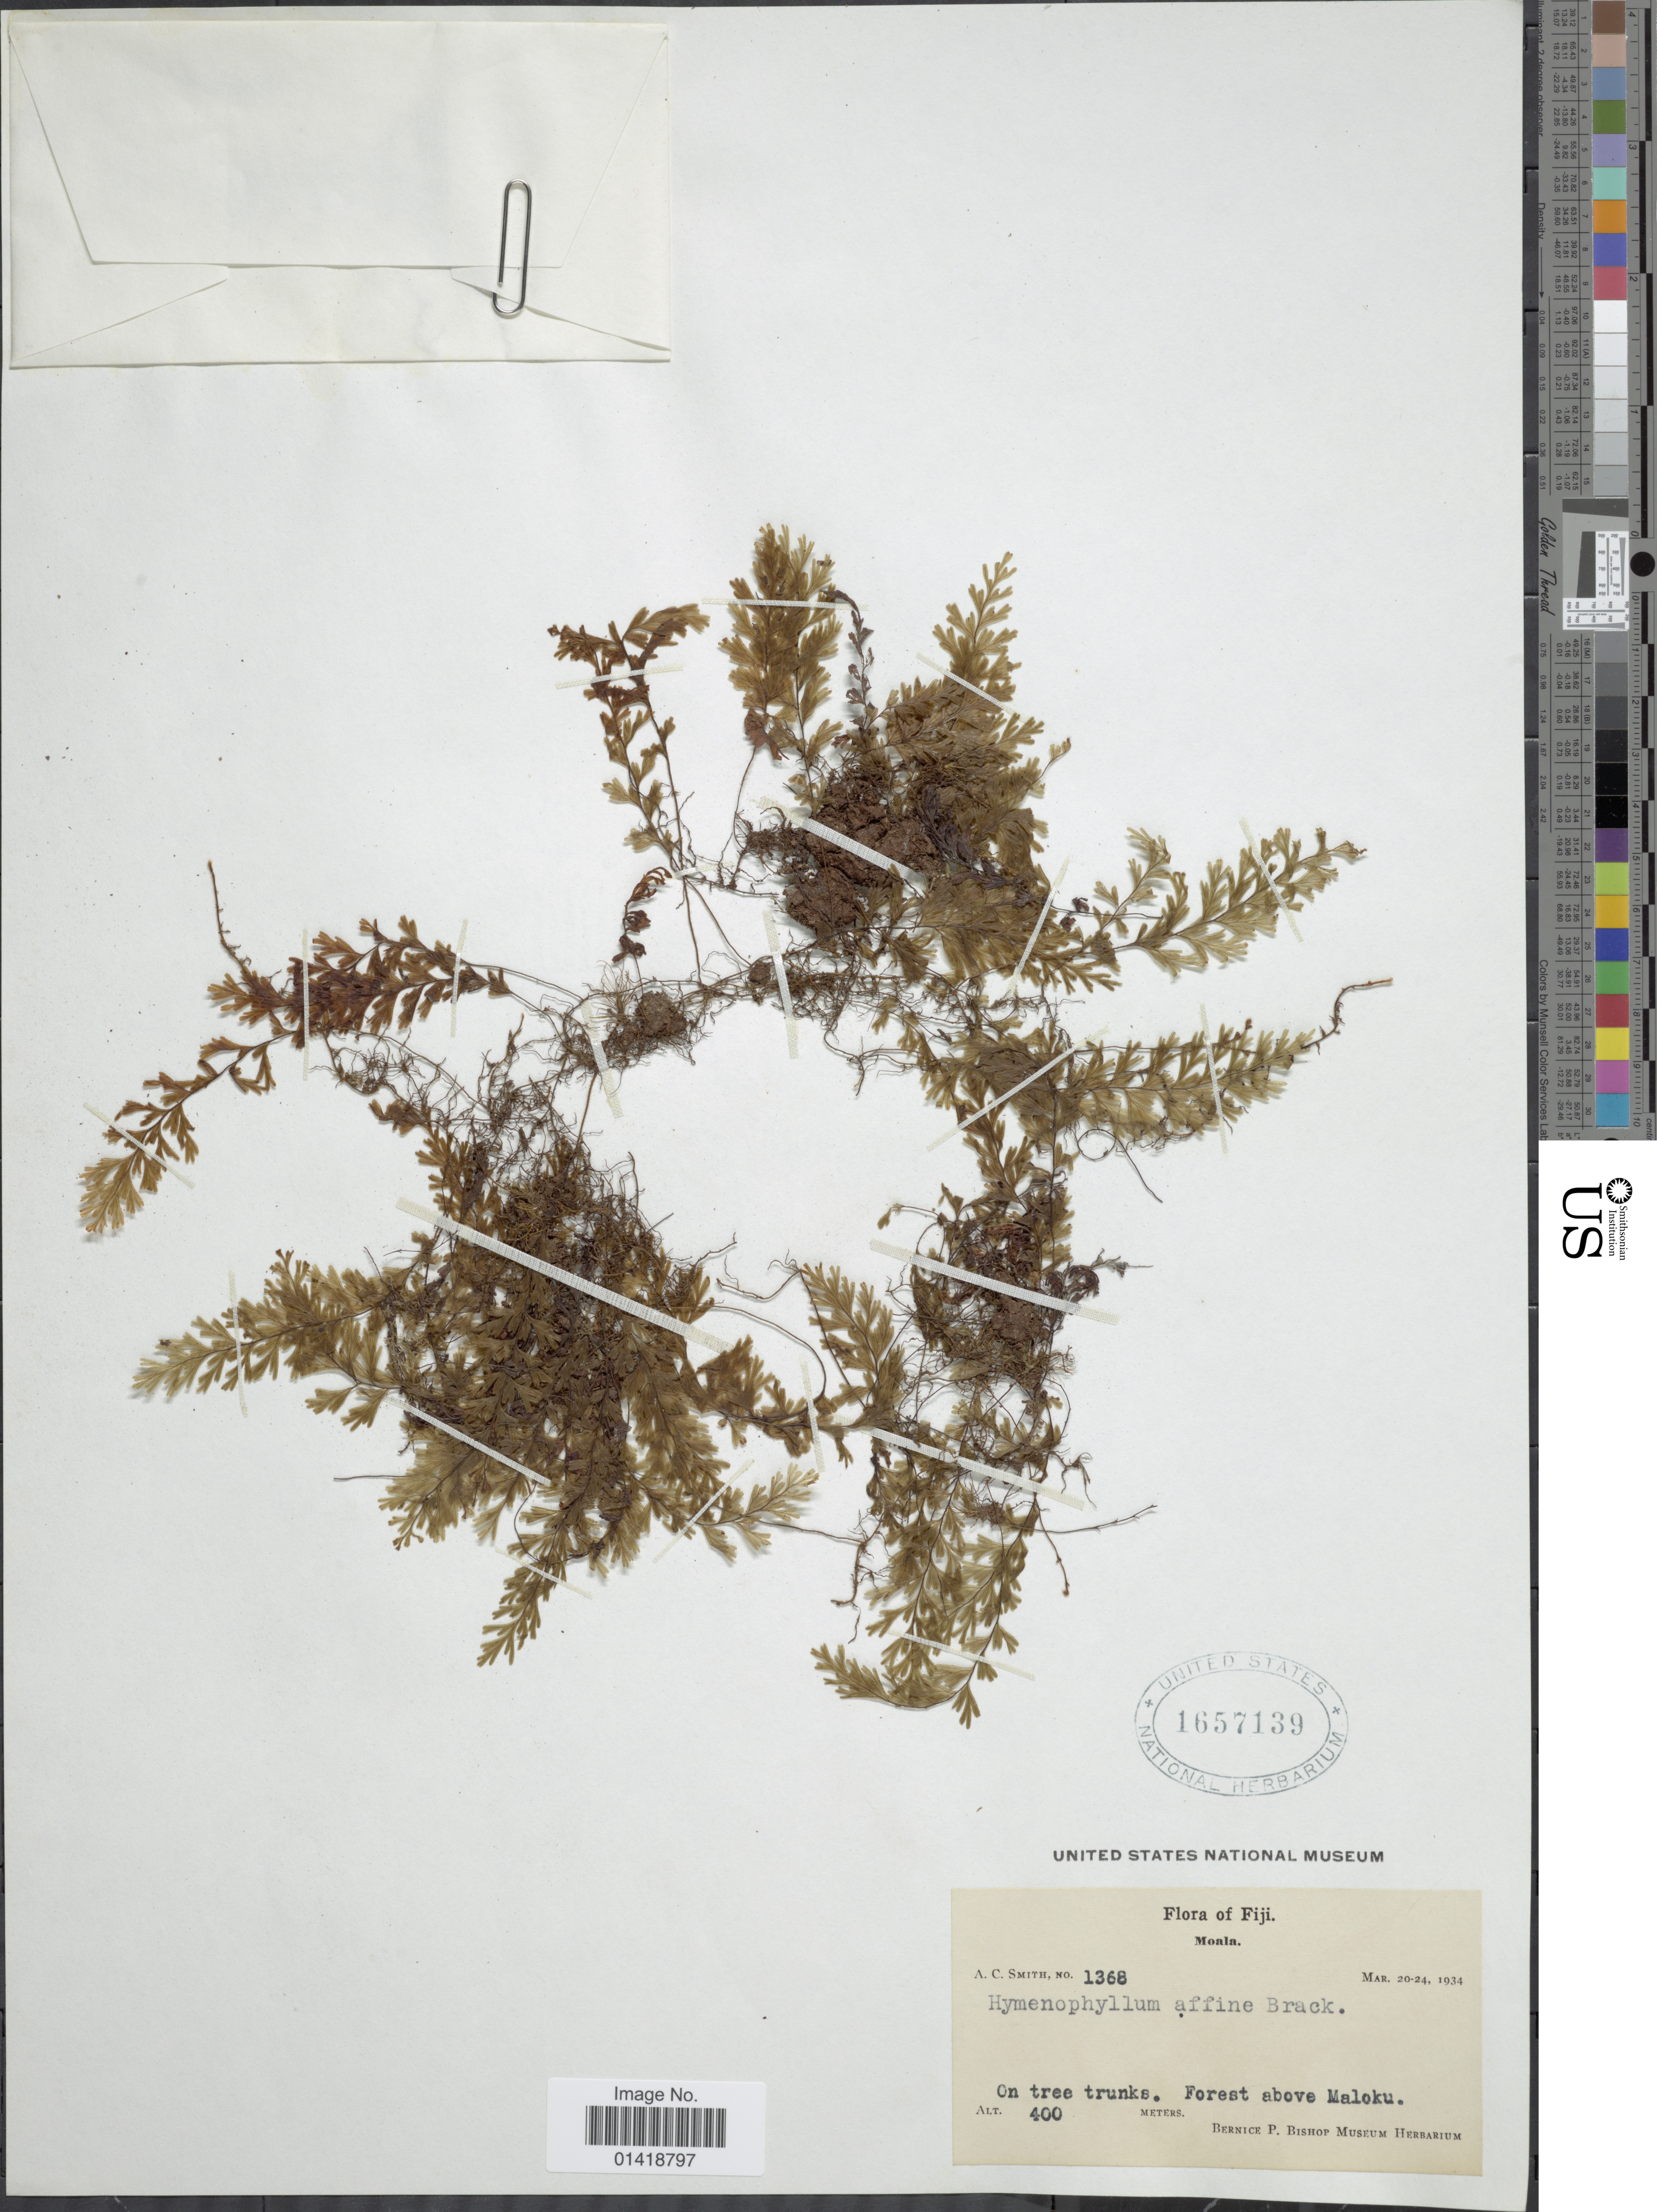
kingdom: Plantae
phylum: Tracheophyta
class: Polypodiopsida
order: Hymenophyllales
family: Hymenophyllaceae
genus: Hymenophyllum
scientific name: Hymenophyllum affine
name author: Brack. in Wilkes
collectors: A. C. Smith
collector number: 1368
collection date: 1934-03-20/1934-03-24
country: Fiji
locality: Moala. Forest above Maloku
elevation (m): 400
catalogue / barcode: US 1657139